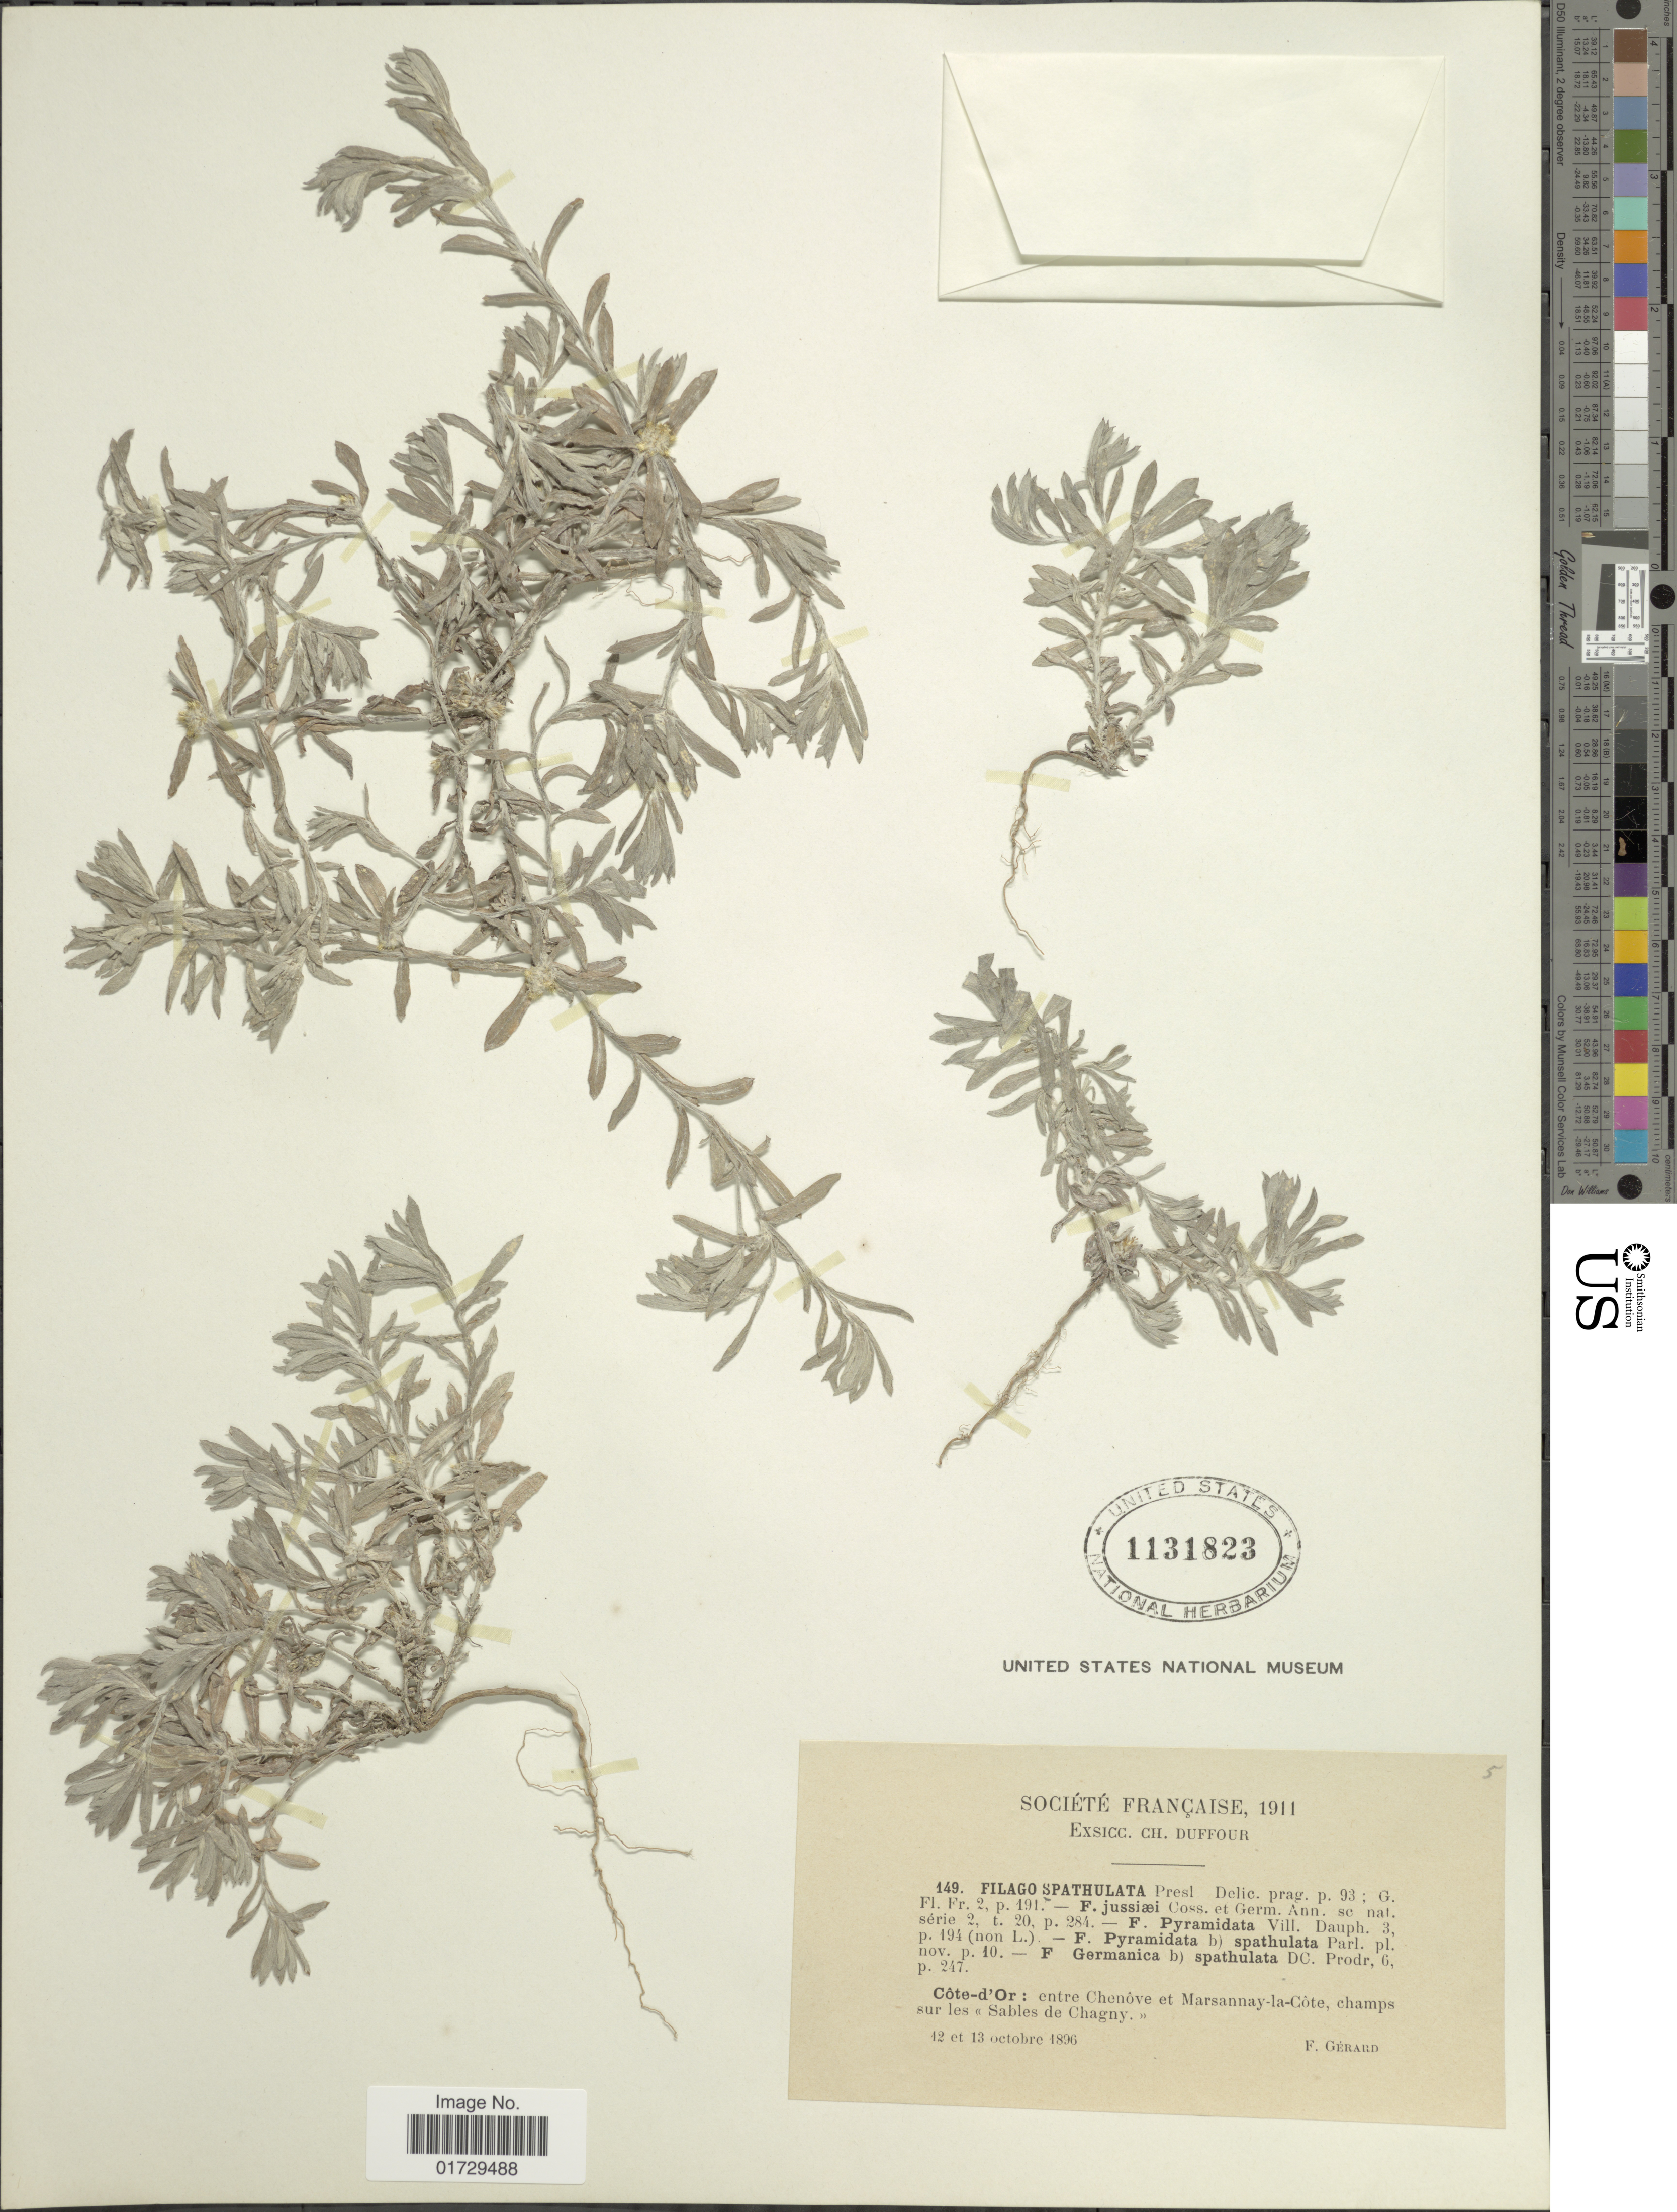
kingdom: Plantae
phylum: Tracheophyta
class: Magnoliopsida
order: Asterales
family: Asteraceae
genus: Filago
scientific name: Filago spathulata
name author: C. Presl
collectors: F. Gerard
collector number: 149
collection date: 1896-10-12/1896-10-13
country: France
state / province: Bourgogne-Franche-Comté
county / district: Côte-d'Or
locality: Cote-d' Or: entre Chenove et Marsannay-la Cote, champs sur les << Sables de Chagny >>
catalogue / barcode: US 1131823